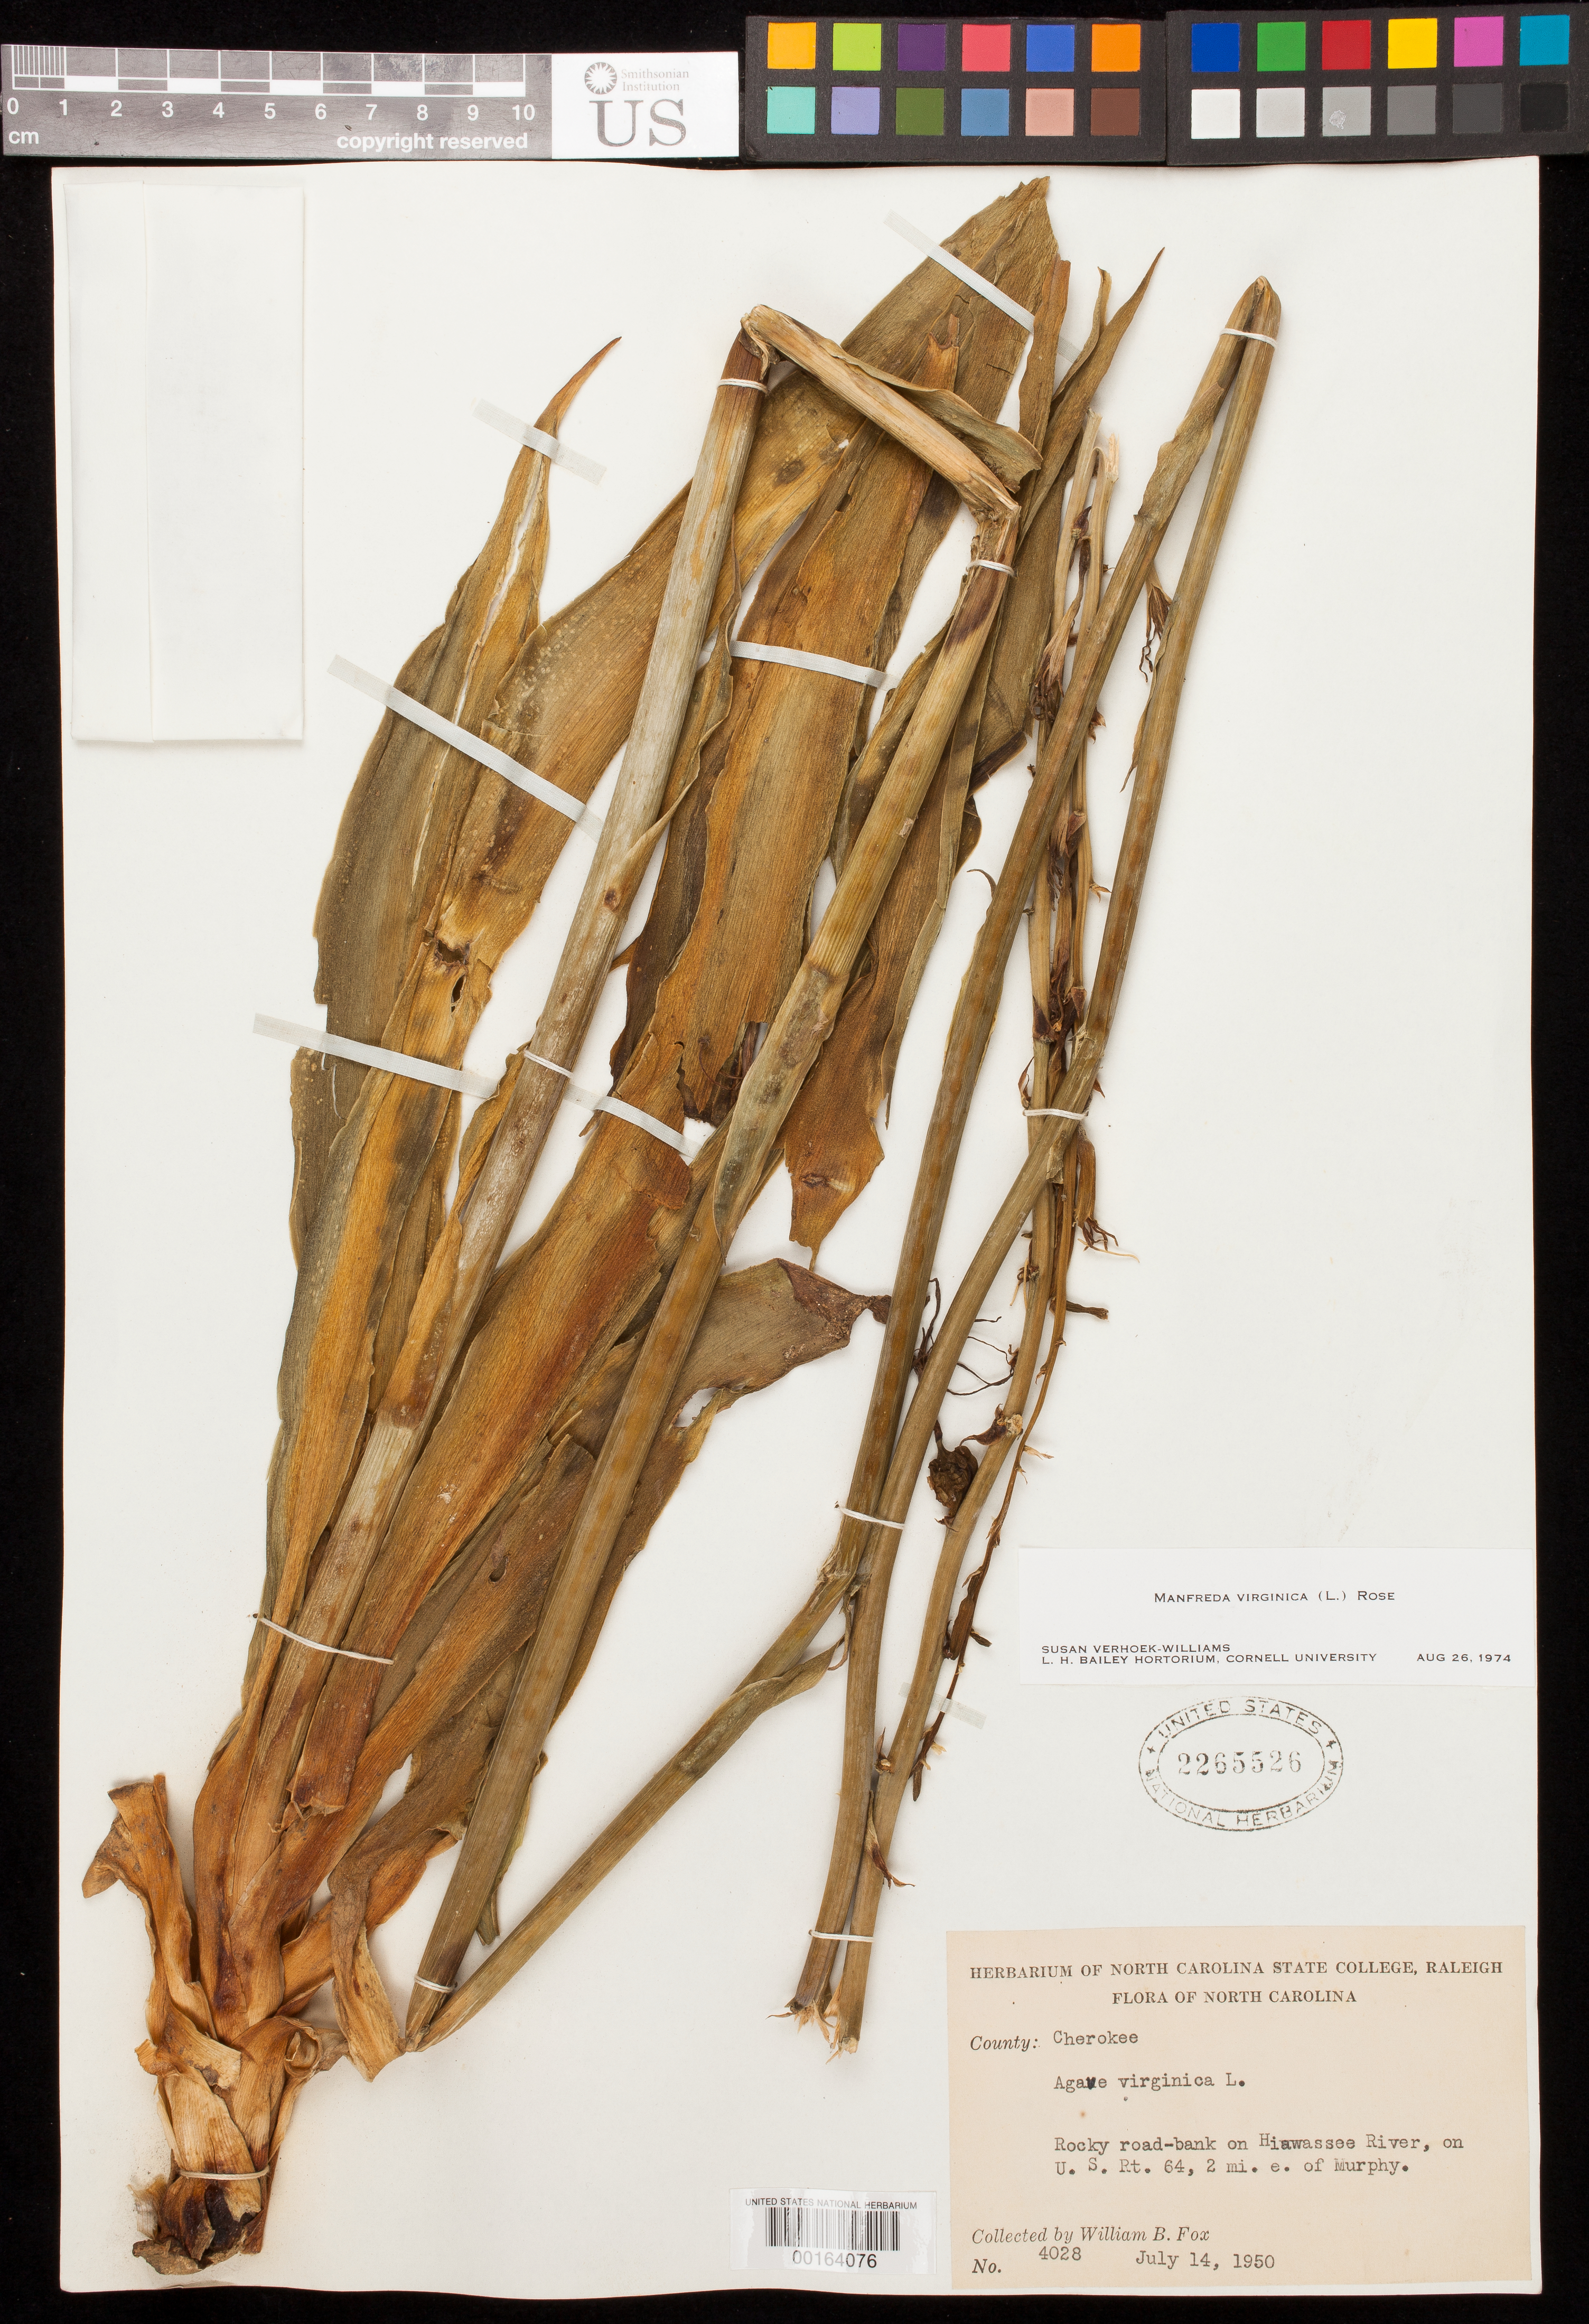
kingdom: Plantae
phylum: Tracheophyta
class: Liliopsida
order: Asparagales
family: Asparagaceae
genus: Manfreda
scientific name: Manfreda virginica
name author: (L.) Salisb. ex Rose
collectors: W. B. Fox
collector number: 4028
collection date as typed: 14 Jul 1950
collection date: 1950-07-14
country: United States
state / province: North Carolina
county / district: Cherokee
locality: Rocky road-bank on hiawassee river, on us rt 64, 2 mi e of murphy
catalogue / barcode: US 2265526